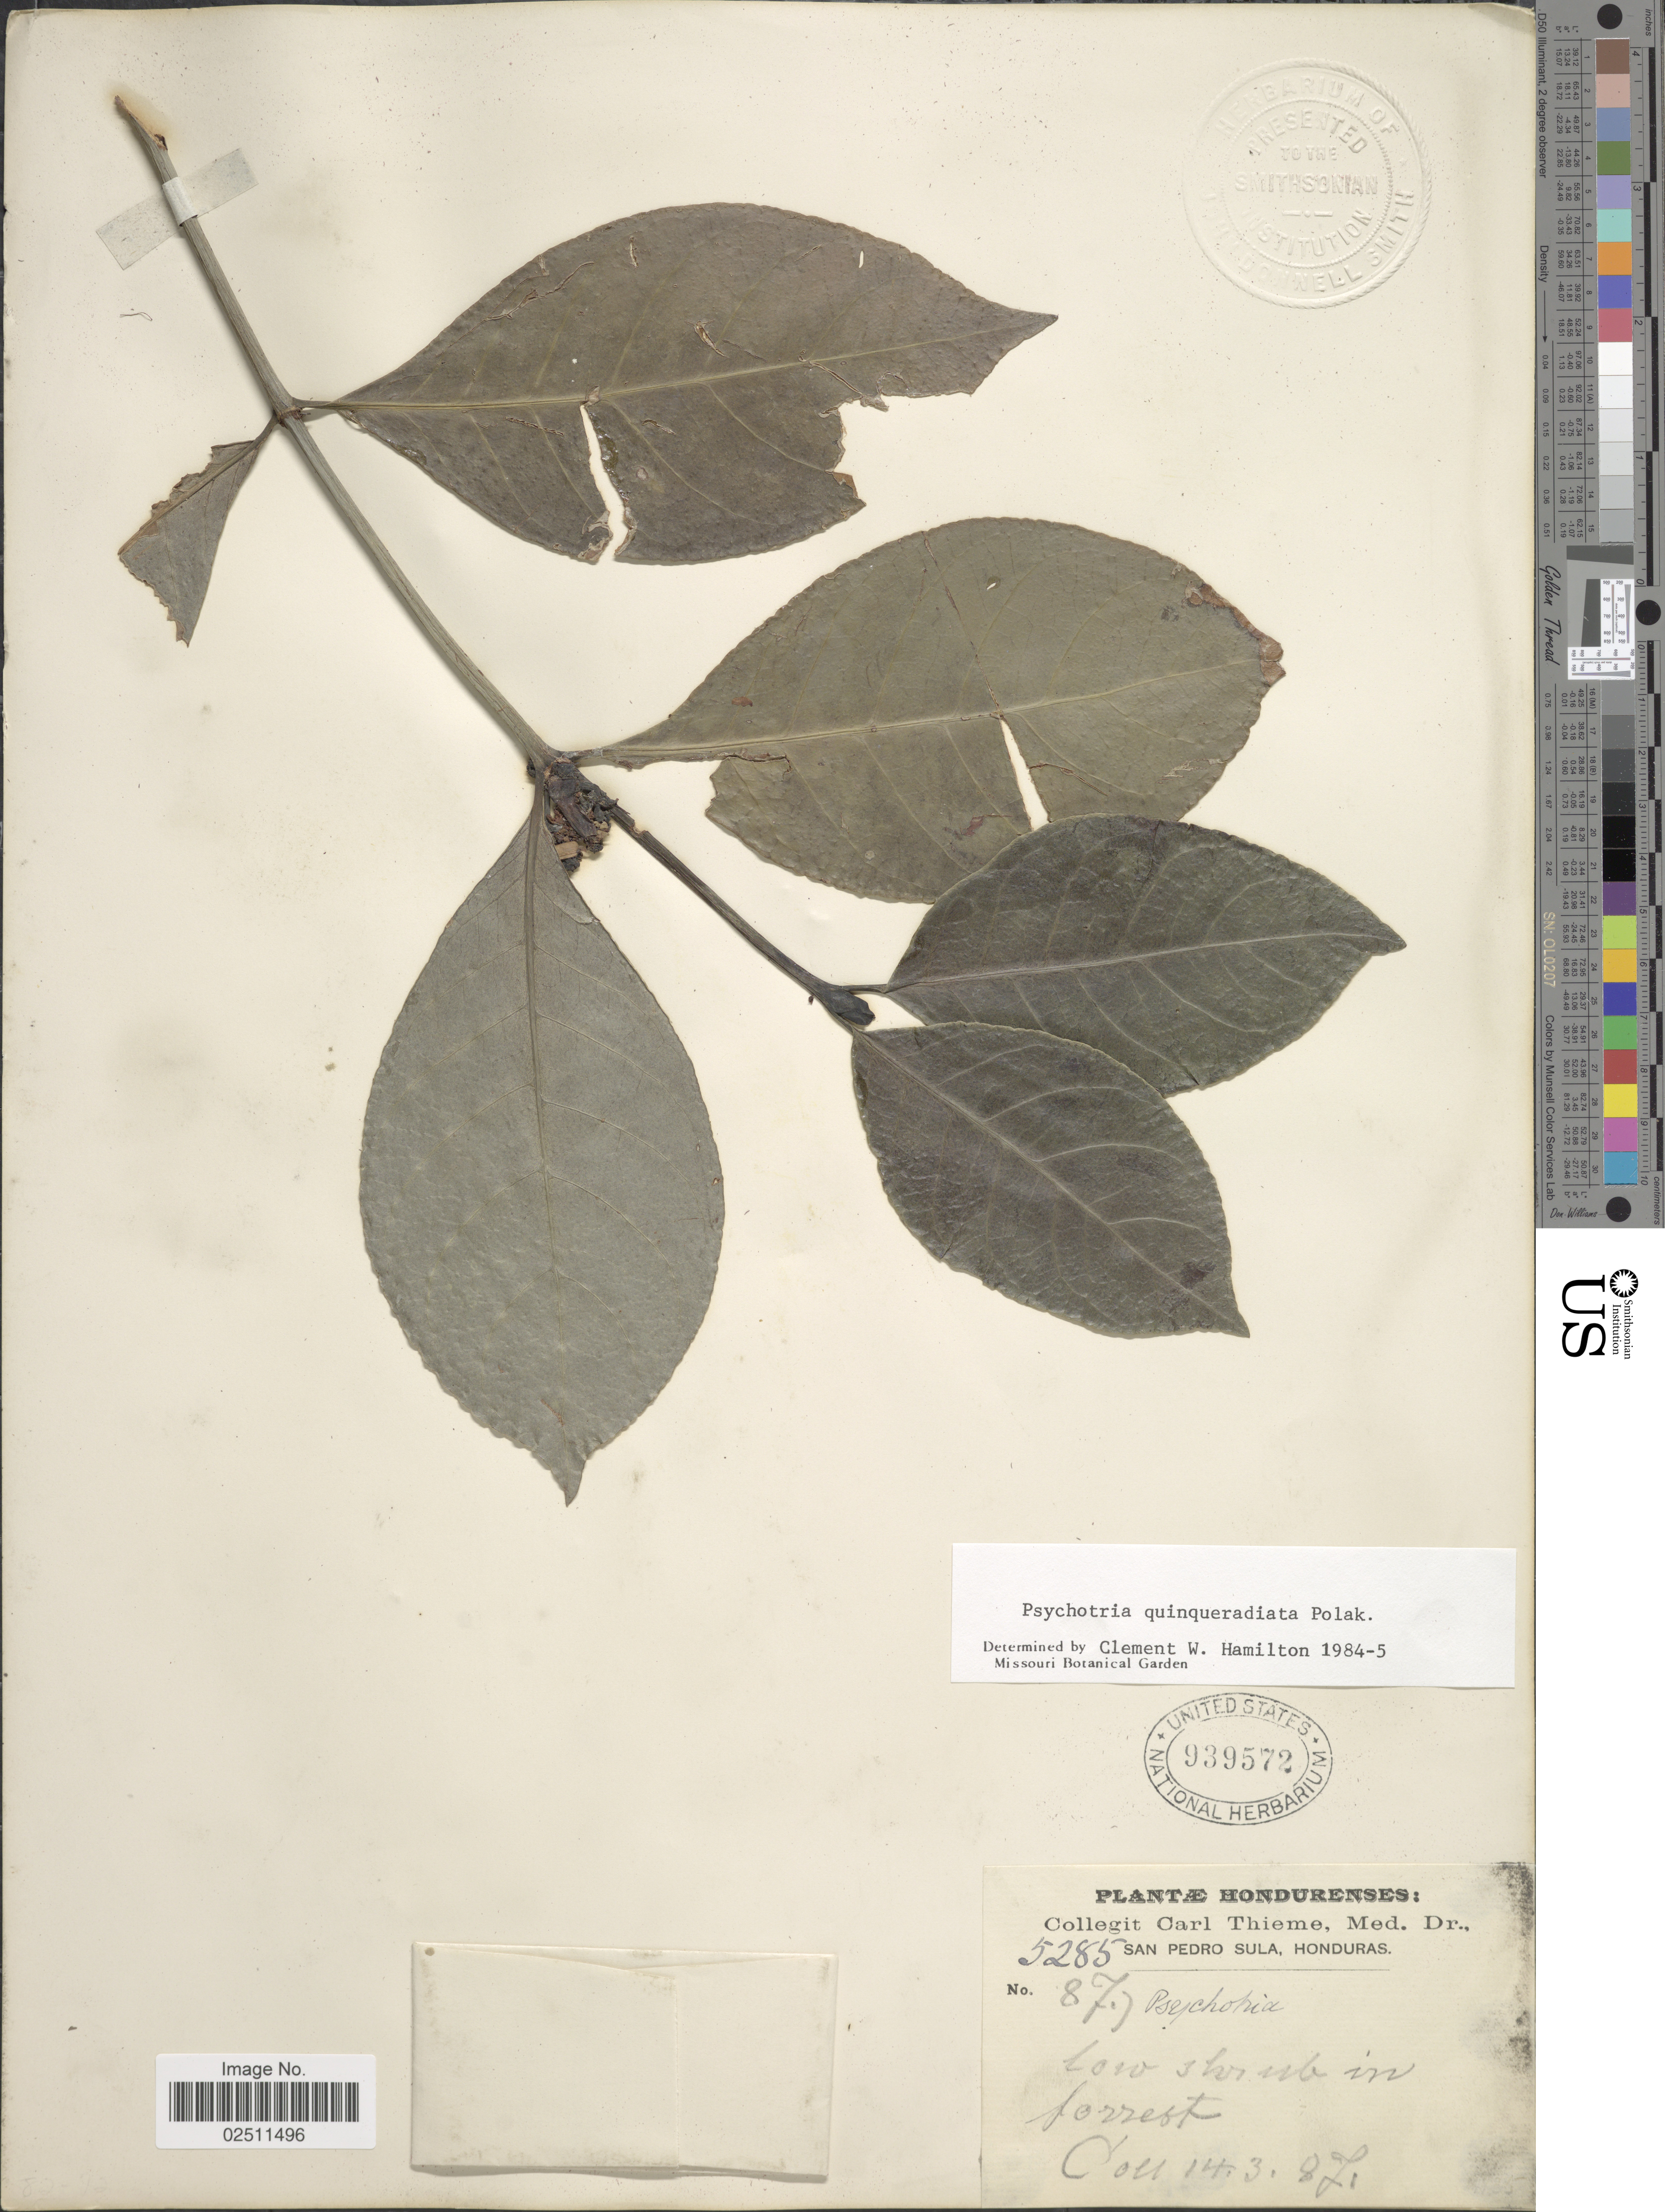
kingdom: Plantae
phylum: Tracheophyta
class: Magnoliopsida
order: Gentianales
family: Rubiaceae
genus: Psychotria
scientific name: Psychotria quinqueradiata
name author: Pol.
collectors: C. Thieme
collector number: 5285/87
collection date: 1887-03-14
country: Honduras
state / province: Cortés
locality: San Pedro Sula, low shrub in forest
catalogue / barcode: US 939572